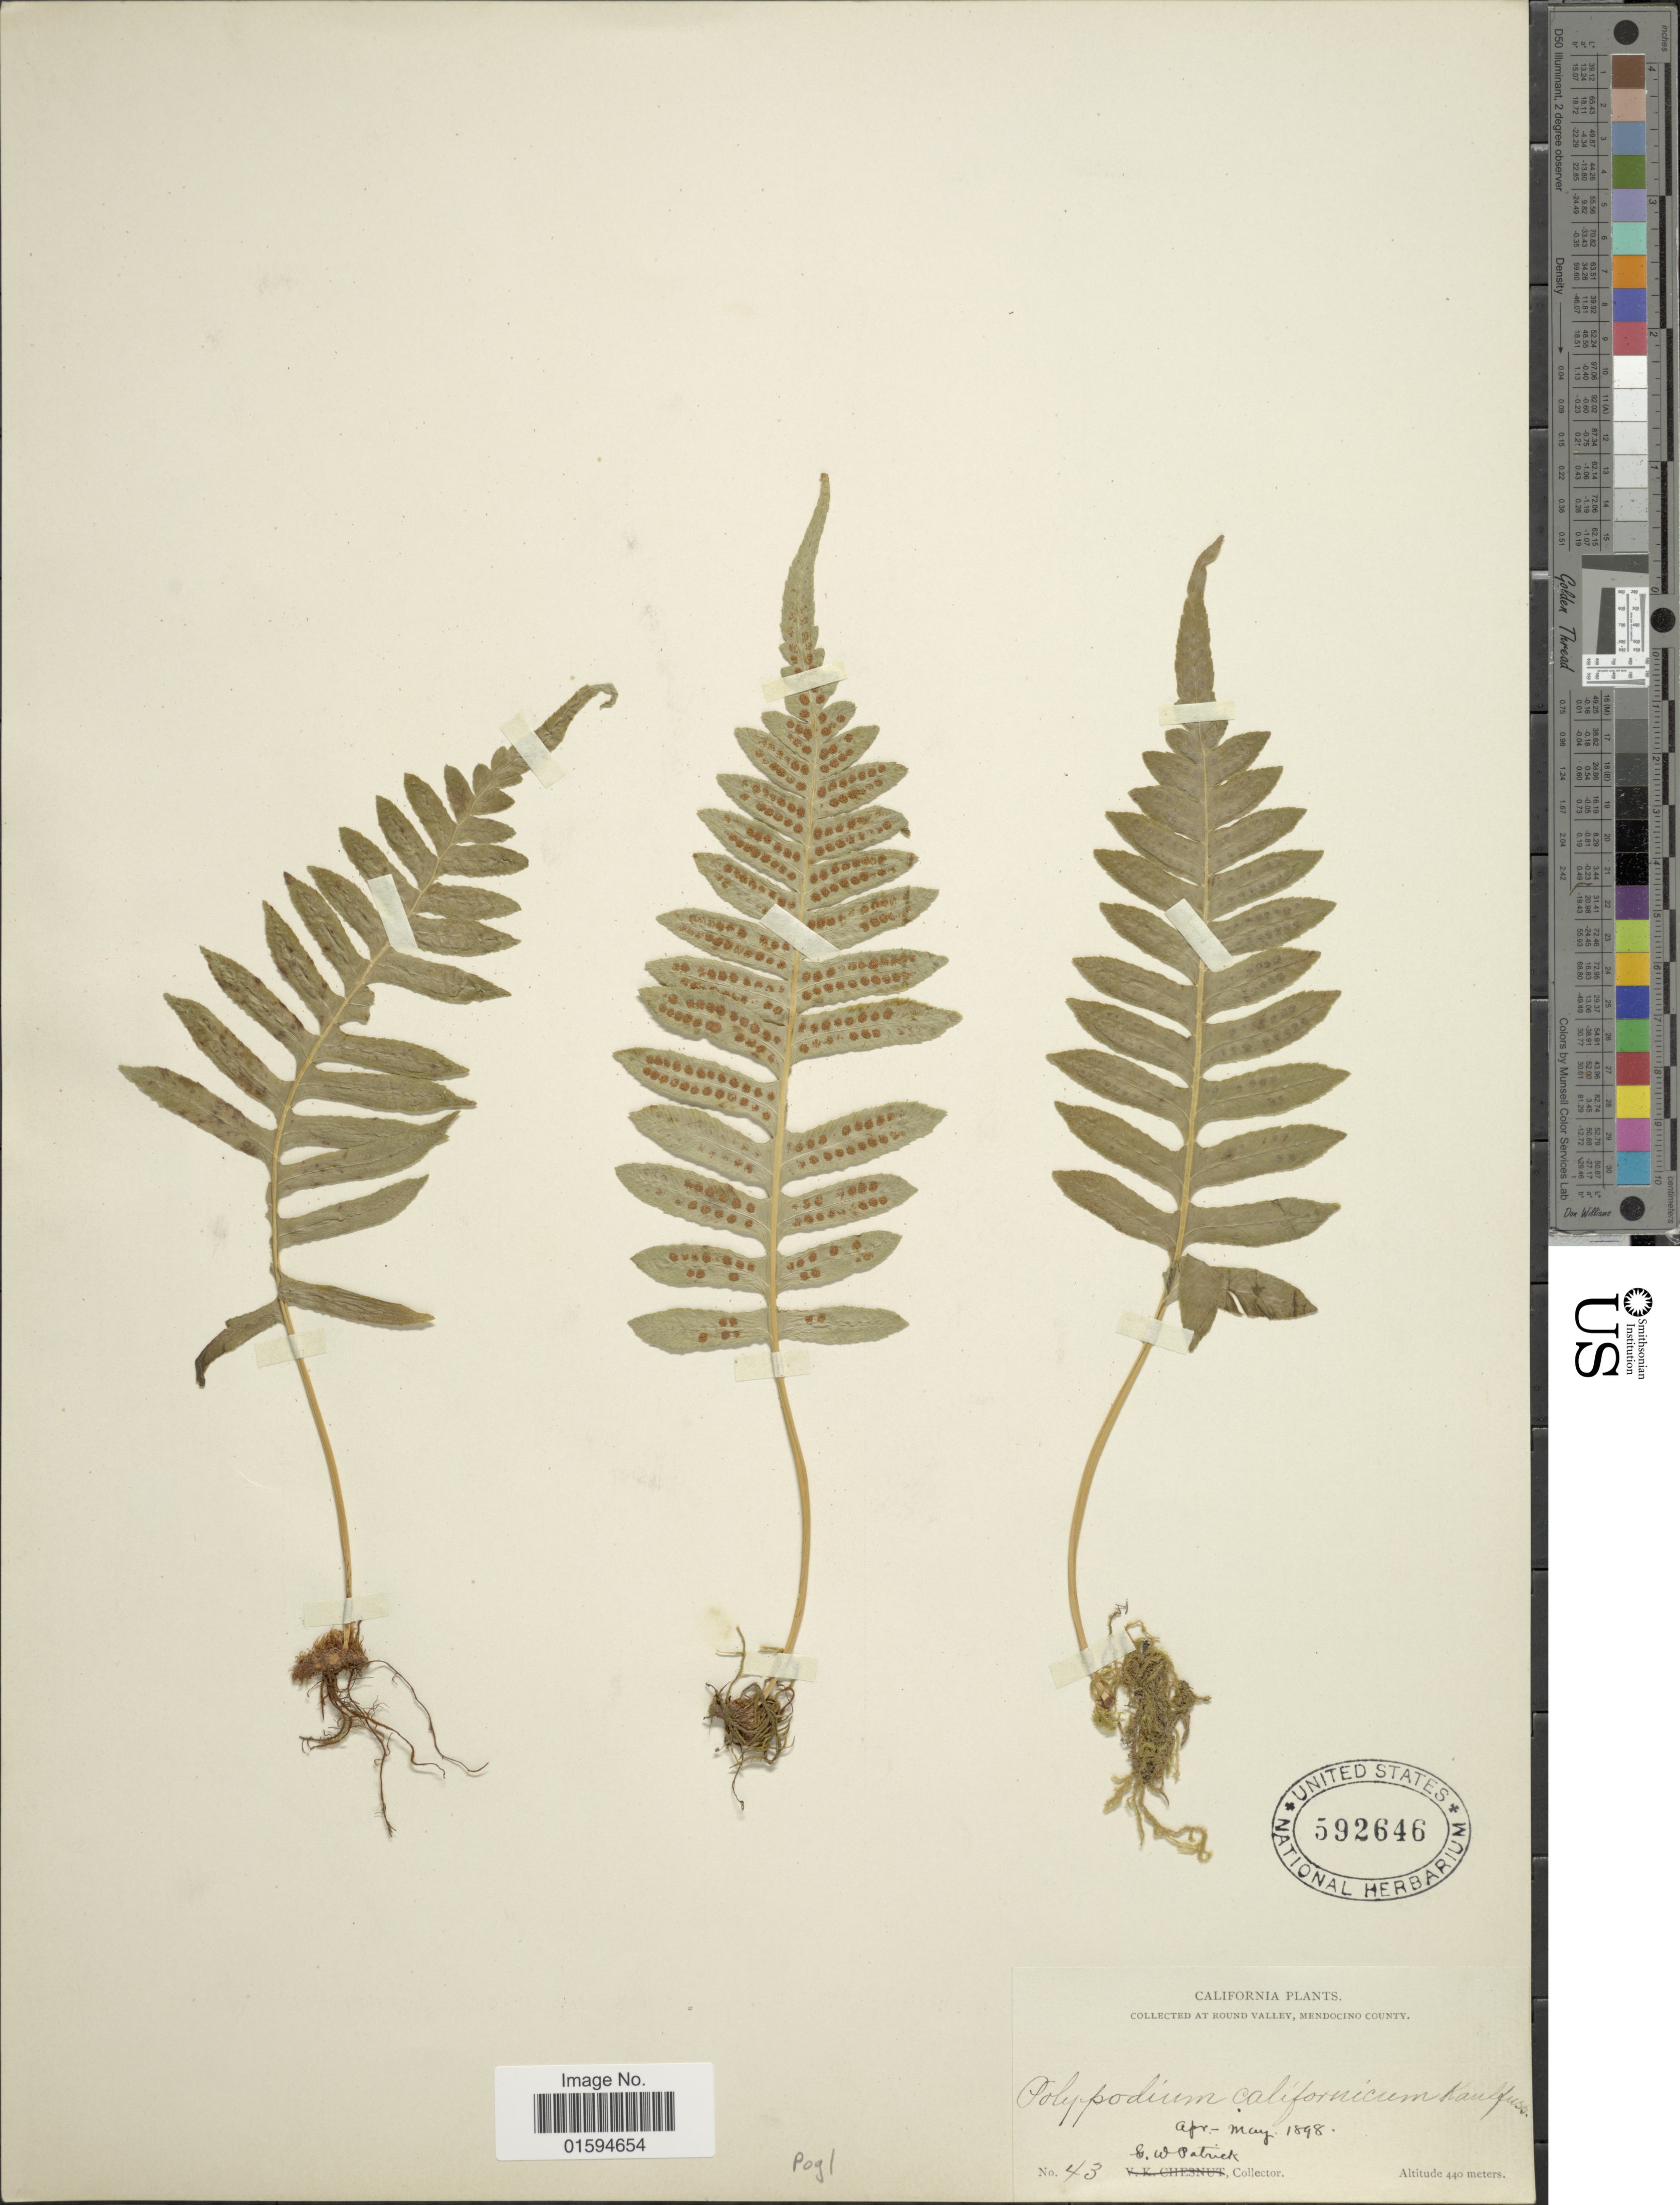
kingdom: Plantae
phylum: Tracheophyta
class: Polypodiopsida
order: Polypodiales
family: Polypodiaceae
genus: Polypodium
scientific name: Polypodium glycyrrhiza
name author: D.C. Eaton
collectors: G. Patrick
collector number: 43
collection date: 1898-04/1898-05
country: United States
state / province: California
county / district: Mendocino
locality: Round Valley, Mendocino County.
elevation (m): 440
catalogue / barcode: US 592646